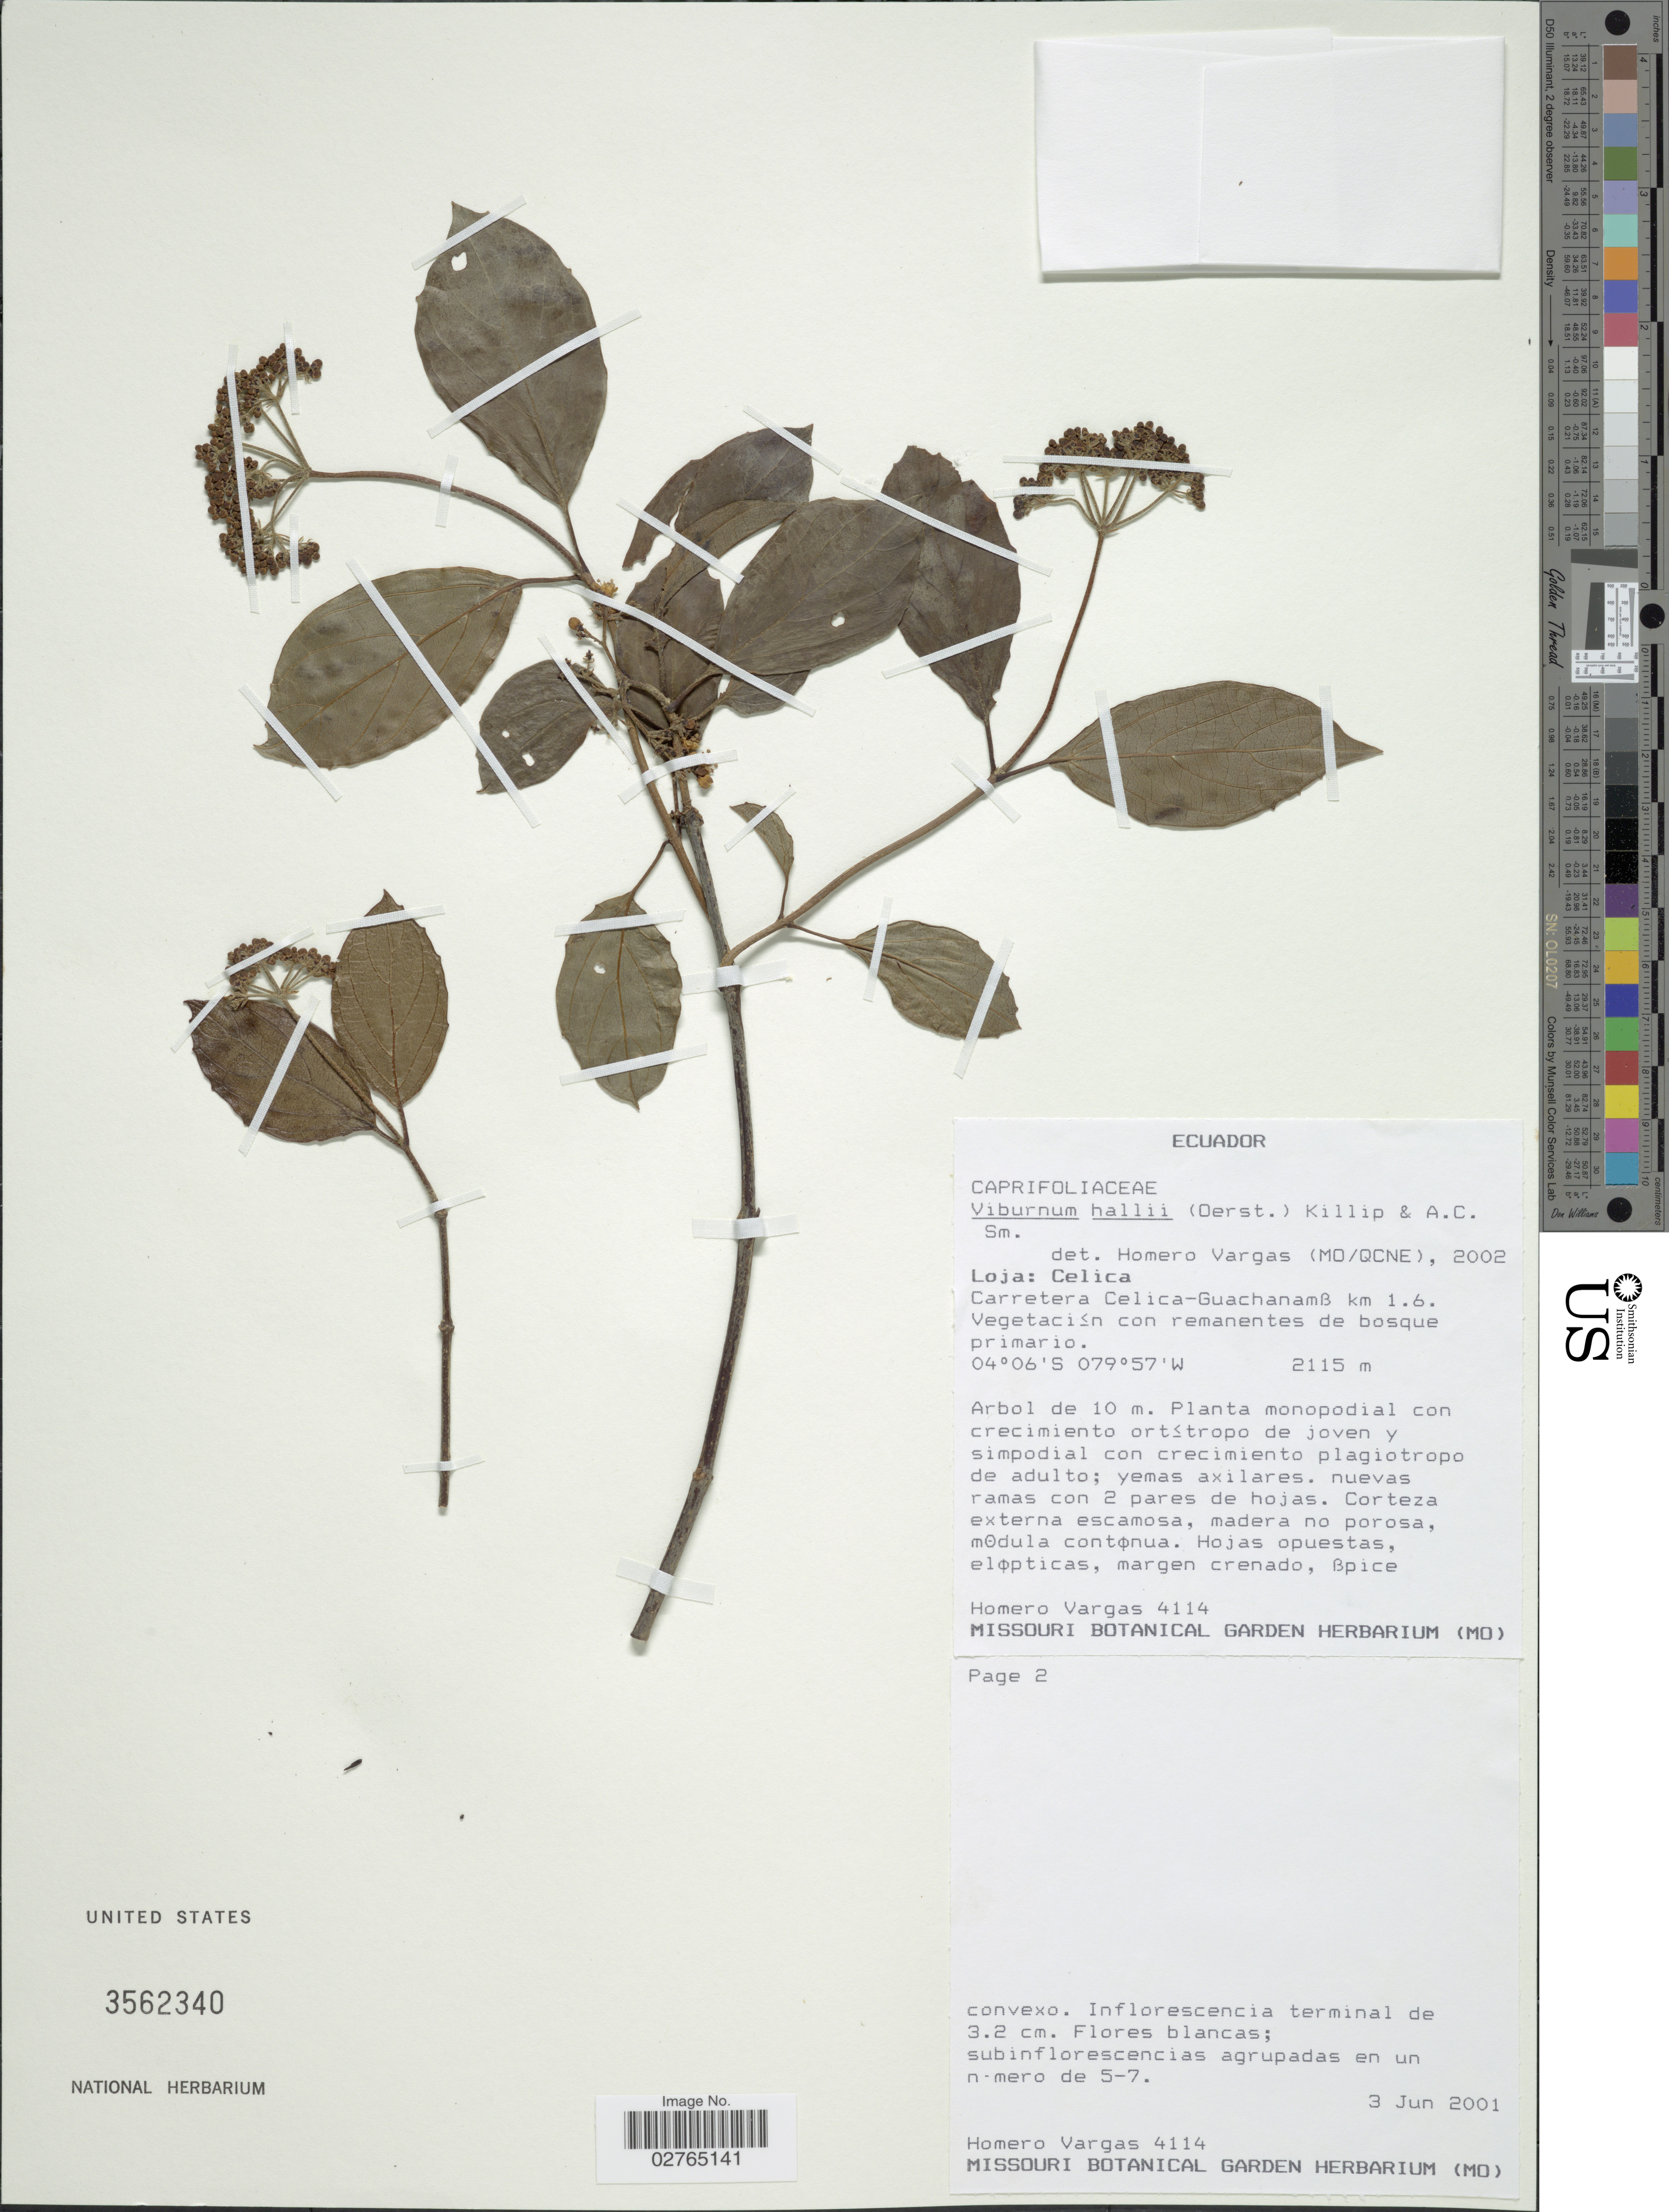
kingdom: Plantae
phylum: Tracheophyta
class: Magnoliopsida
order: Dipsacales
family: Viburnaceae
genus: Viburnum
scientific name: Viburnum hallii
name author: (Oerst.) Killip & A.C. Sm.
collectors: H. Vargas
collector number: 4114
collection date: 2001-06-03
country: Ecuador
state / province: Loja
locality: Celica. Carretera Celica-Guachanamß km 1.6.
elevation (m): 2115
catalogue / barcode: US 3562340